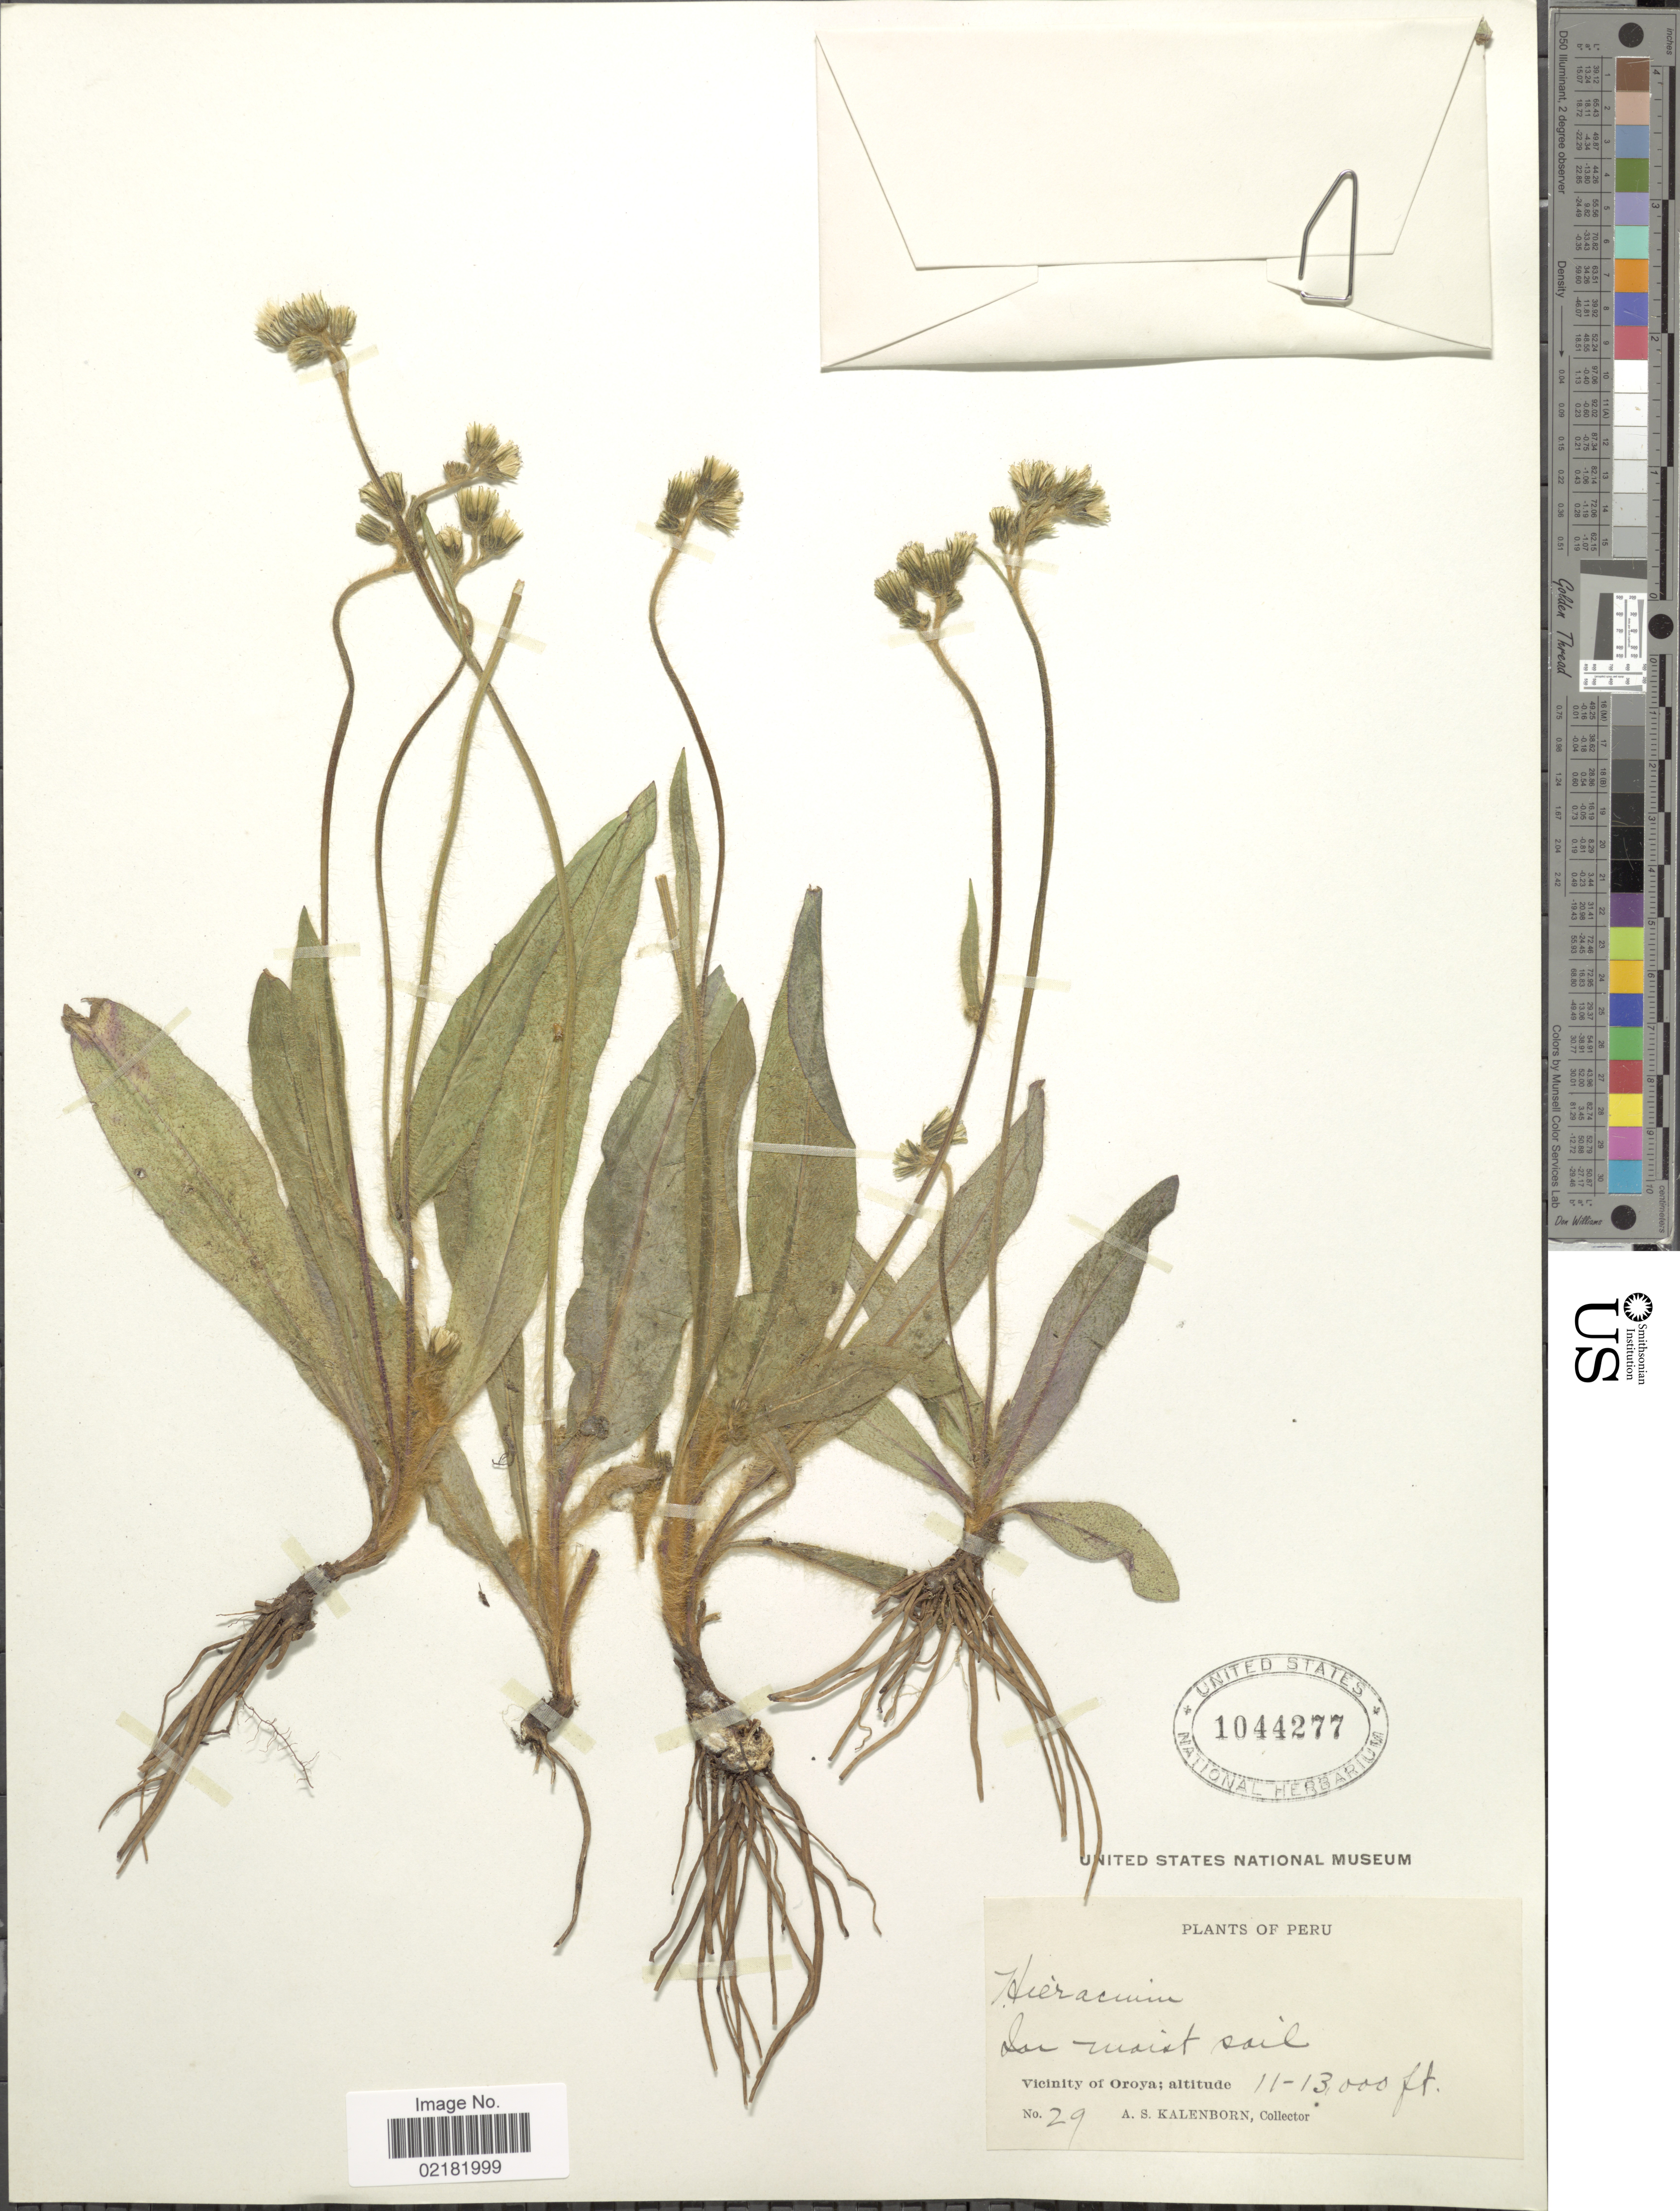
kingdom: Plantae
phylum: Tracheophyta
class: Magnoliopsida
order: Asterales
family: Asteraceae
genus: Hieracium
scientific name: Hieracium repandulare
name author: Druce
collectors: A. Kalenborn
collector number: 29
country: Peru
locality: Vicinity of Oroya.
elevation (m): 3353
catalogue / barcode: US 1044277